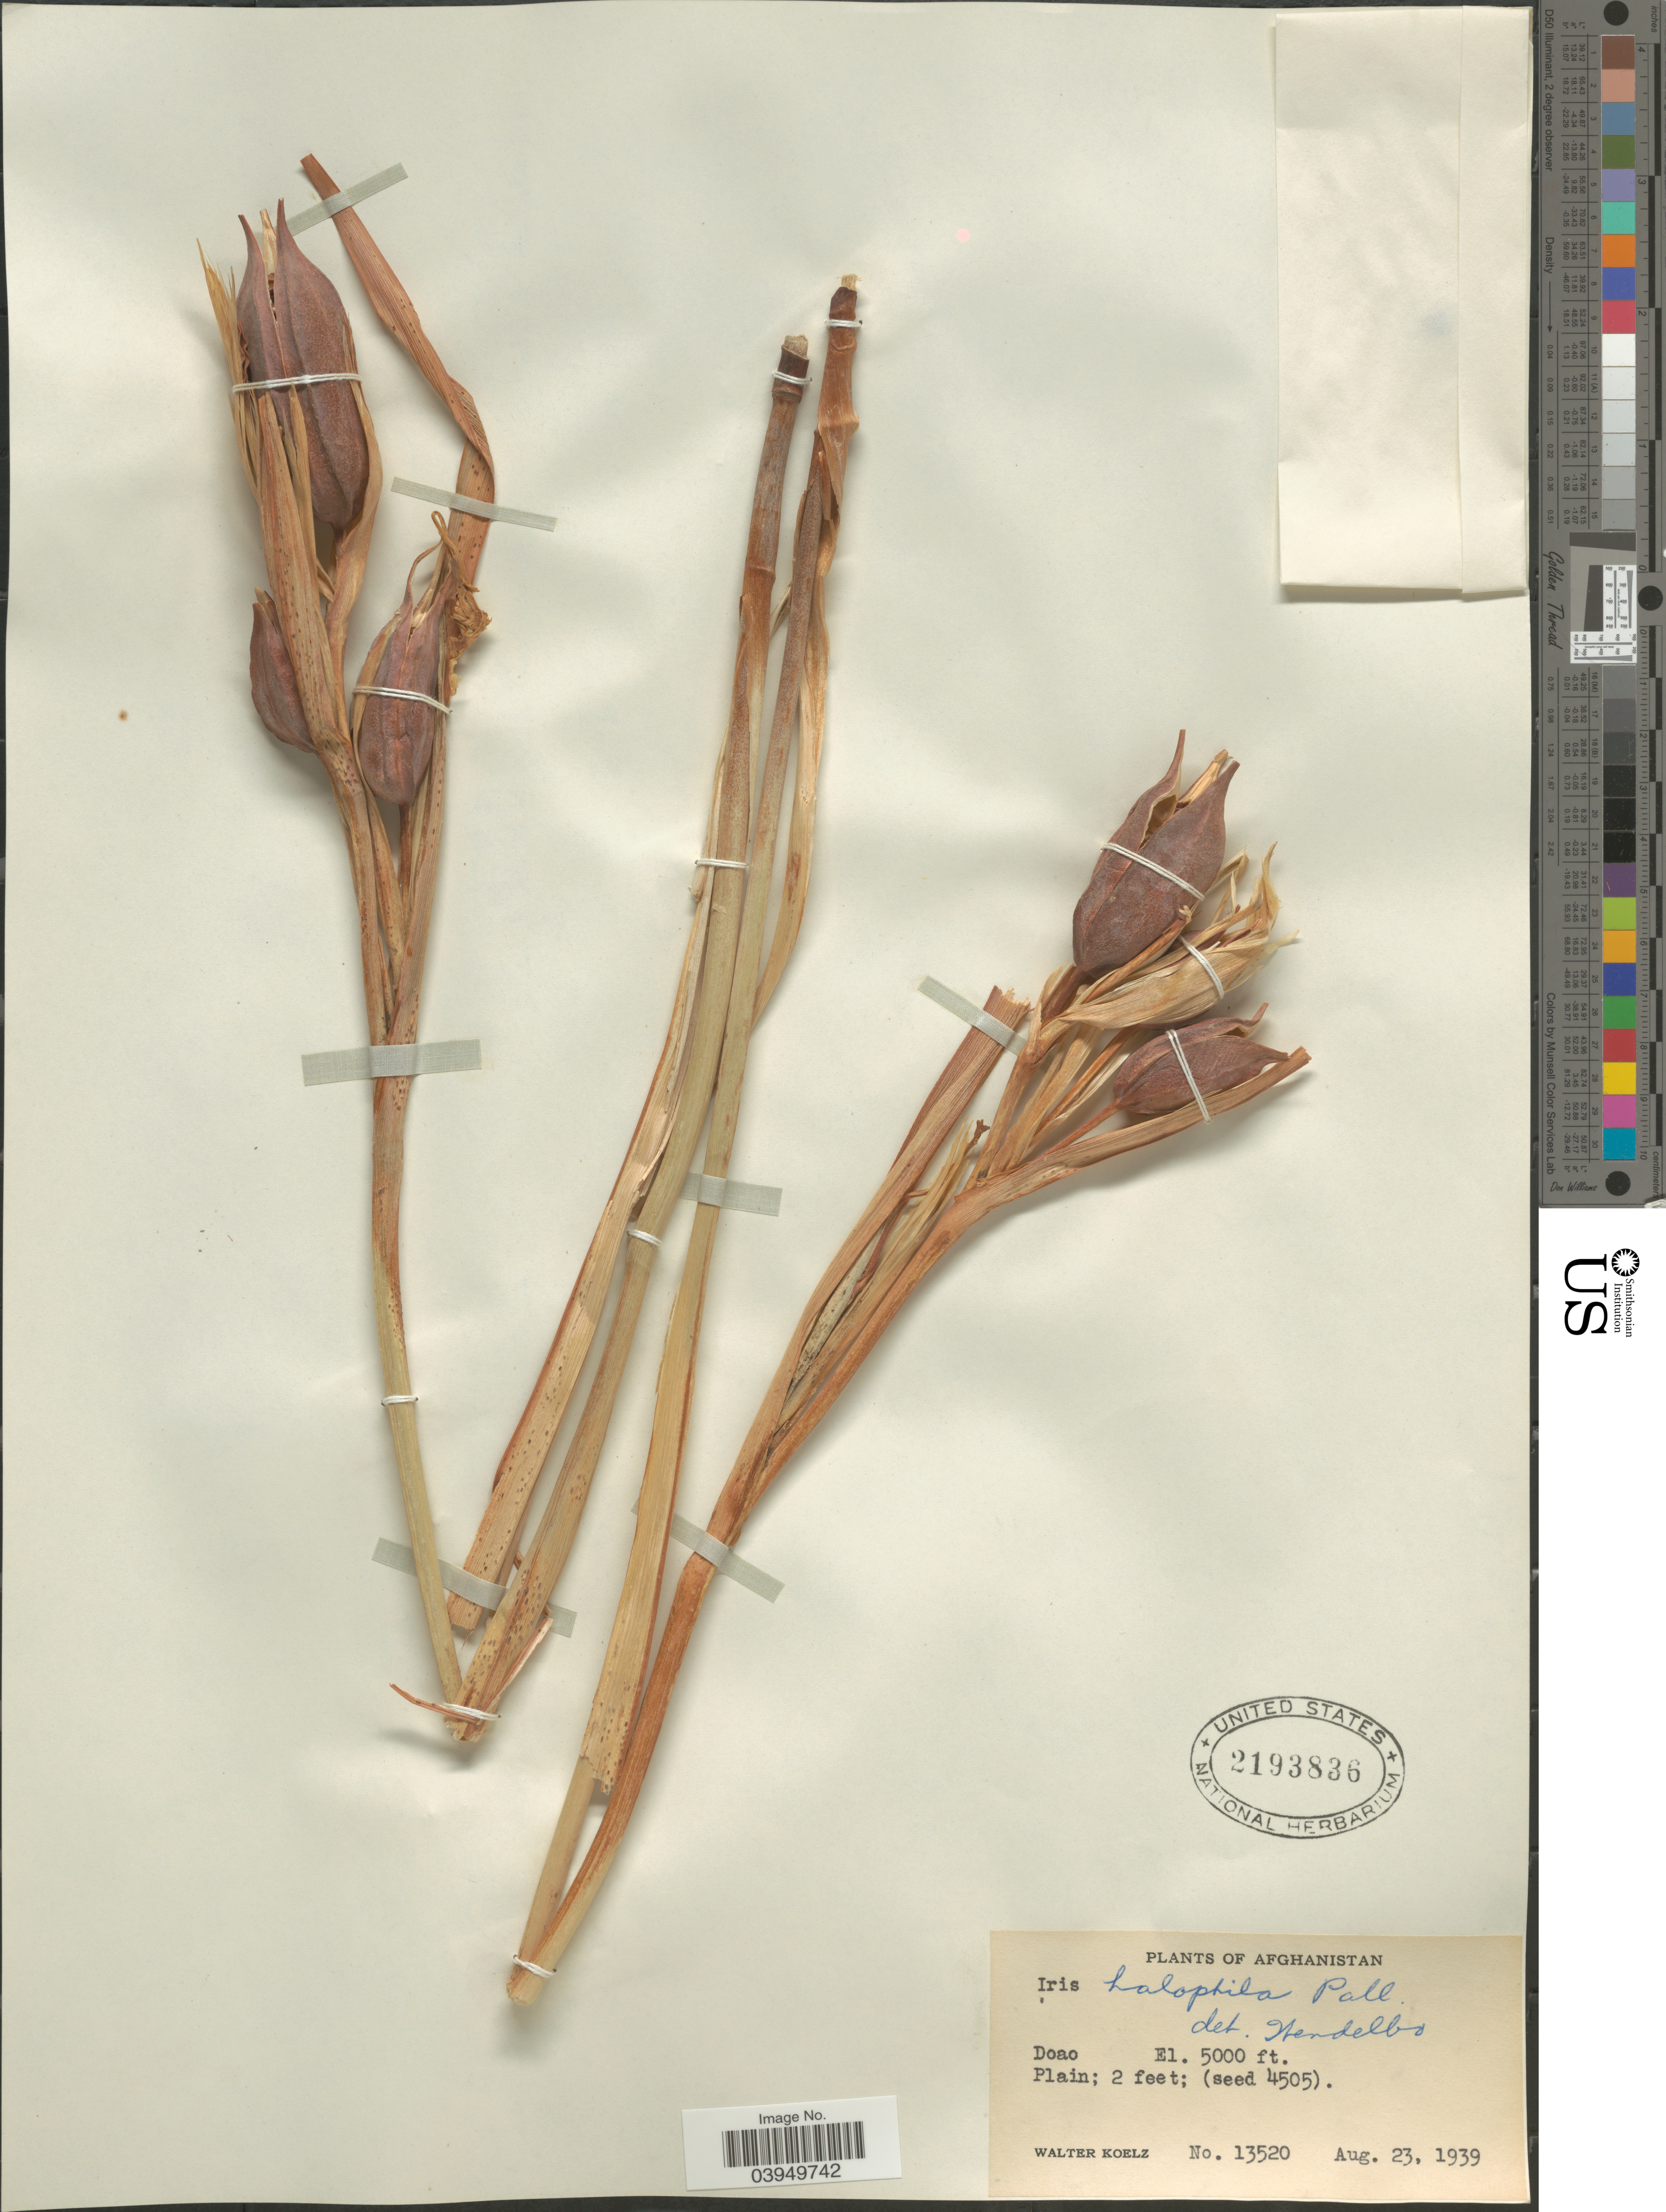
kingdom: Plantae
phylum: Tracheophyta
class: Liliopsida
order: Asparagales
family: Iridaceae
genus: Iris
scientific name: Iris halophila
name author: Pall.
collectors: W. N. Koelz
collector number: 13520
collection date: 1939-08-23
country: Afghanistan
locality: Doao.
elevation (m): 1524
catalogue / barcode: US 2193836